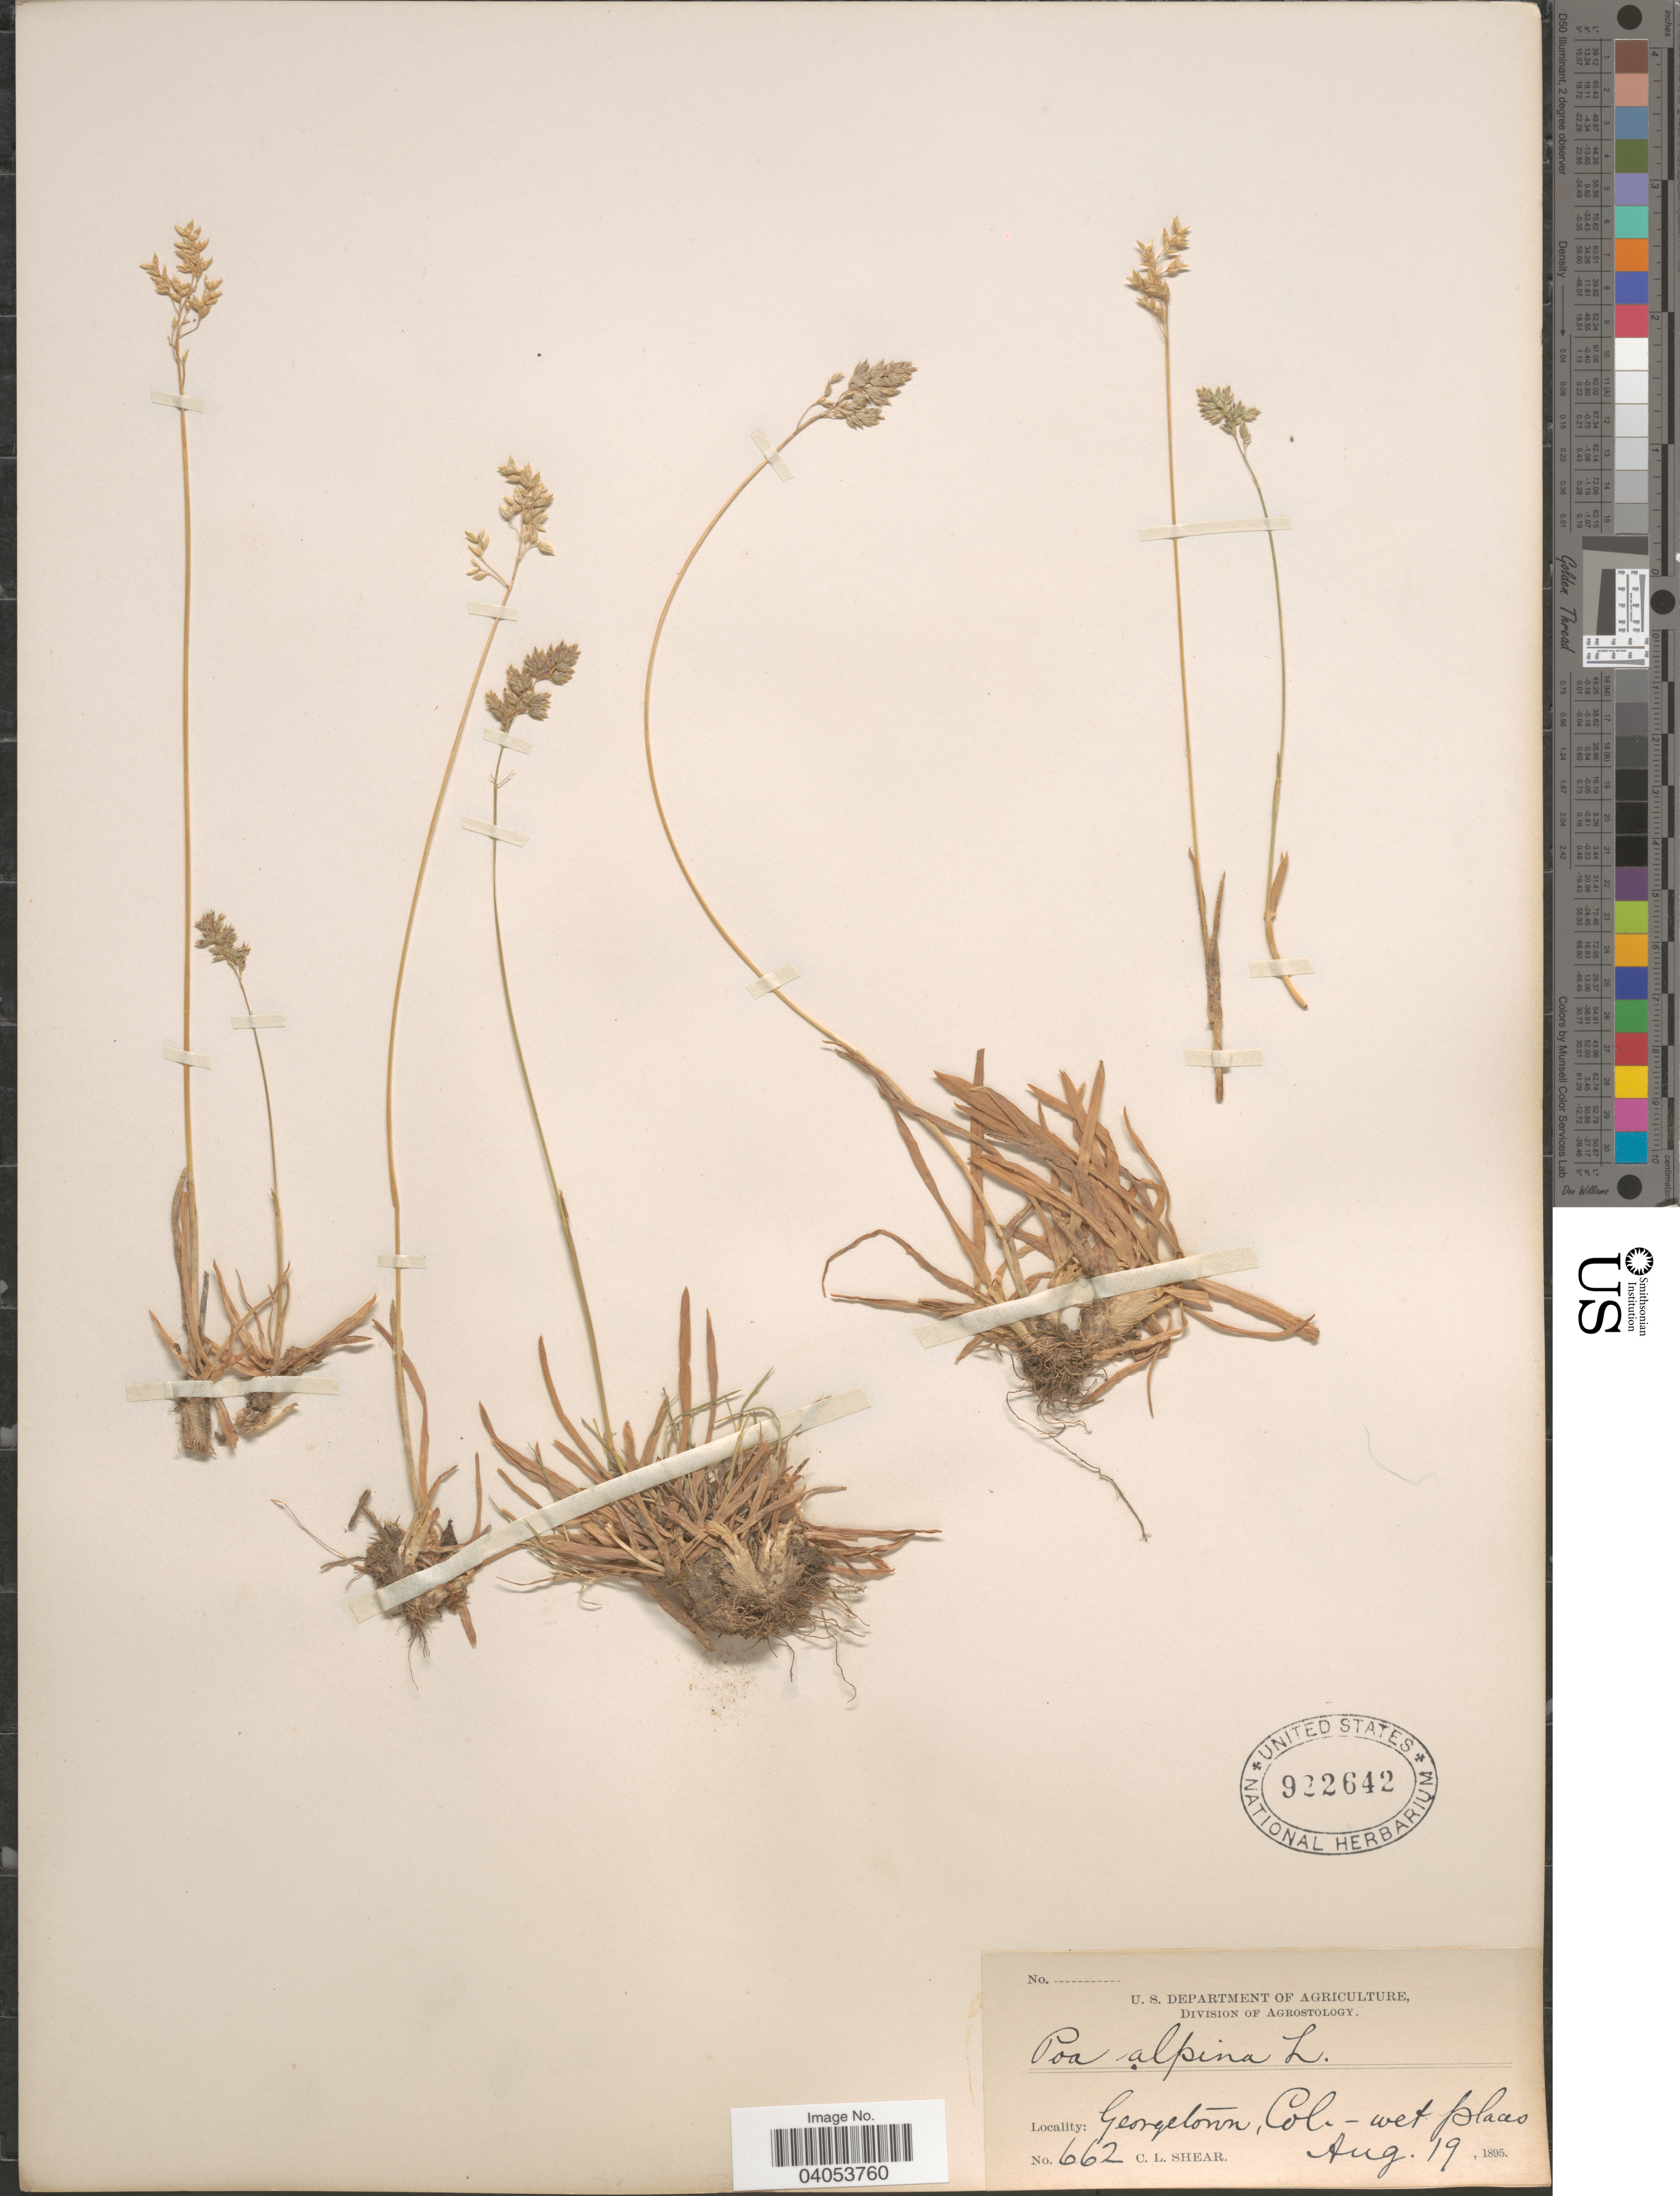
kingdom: Plantae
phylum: Tracheophyta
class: Liliopsida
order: Poales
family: Poaceae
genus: Poa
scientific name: Poa alpina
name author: L.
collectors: C. L. Shear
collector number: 662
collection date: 1895-08-19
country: United States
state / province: Colorado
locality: Georgetown.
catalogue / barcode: US 922642